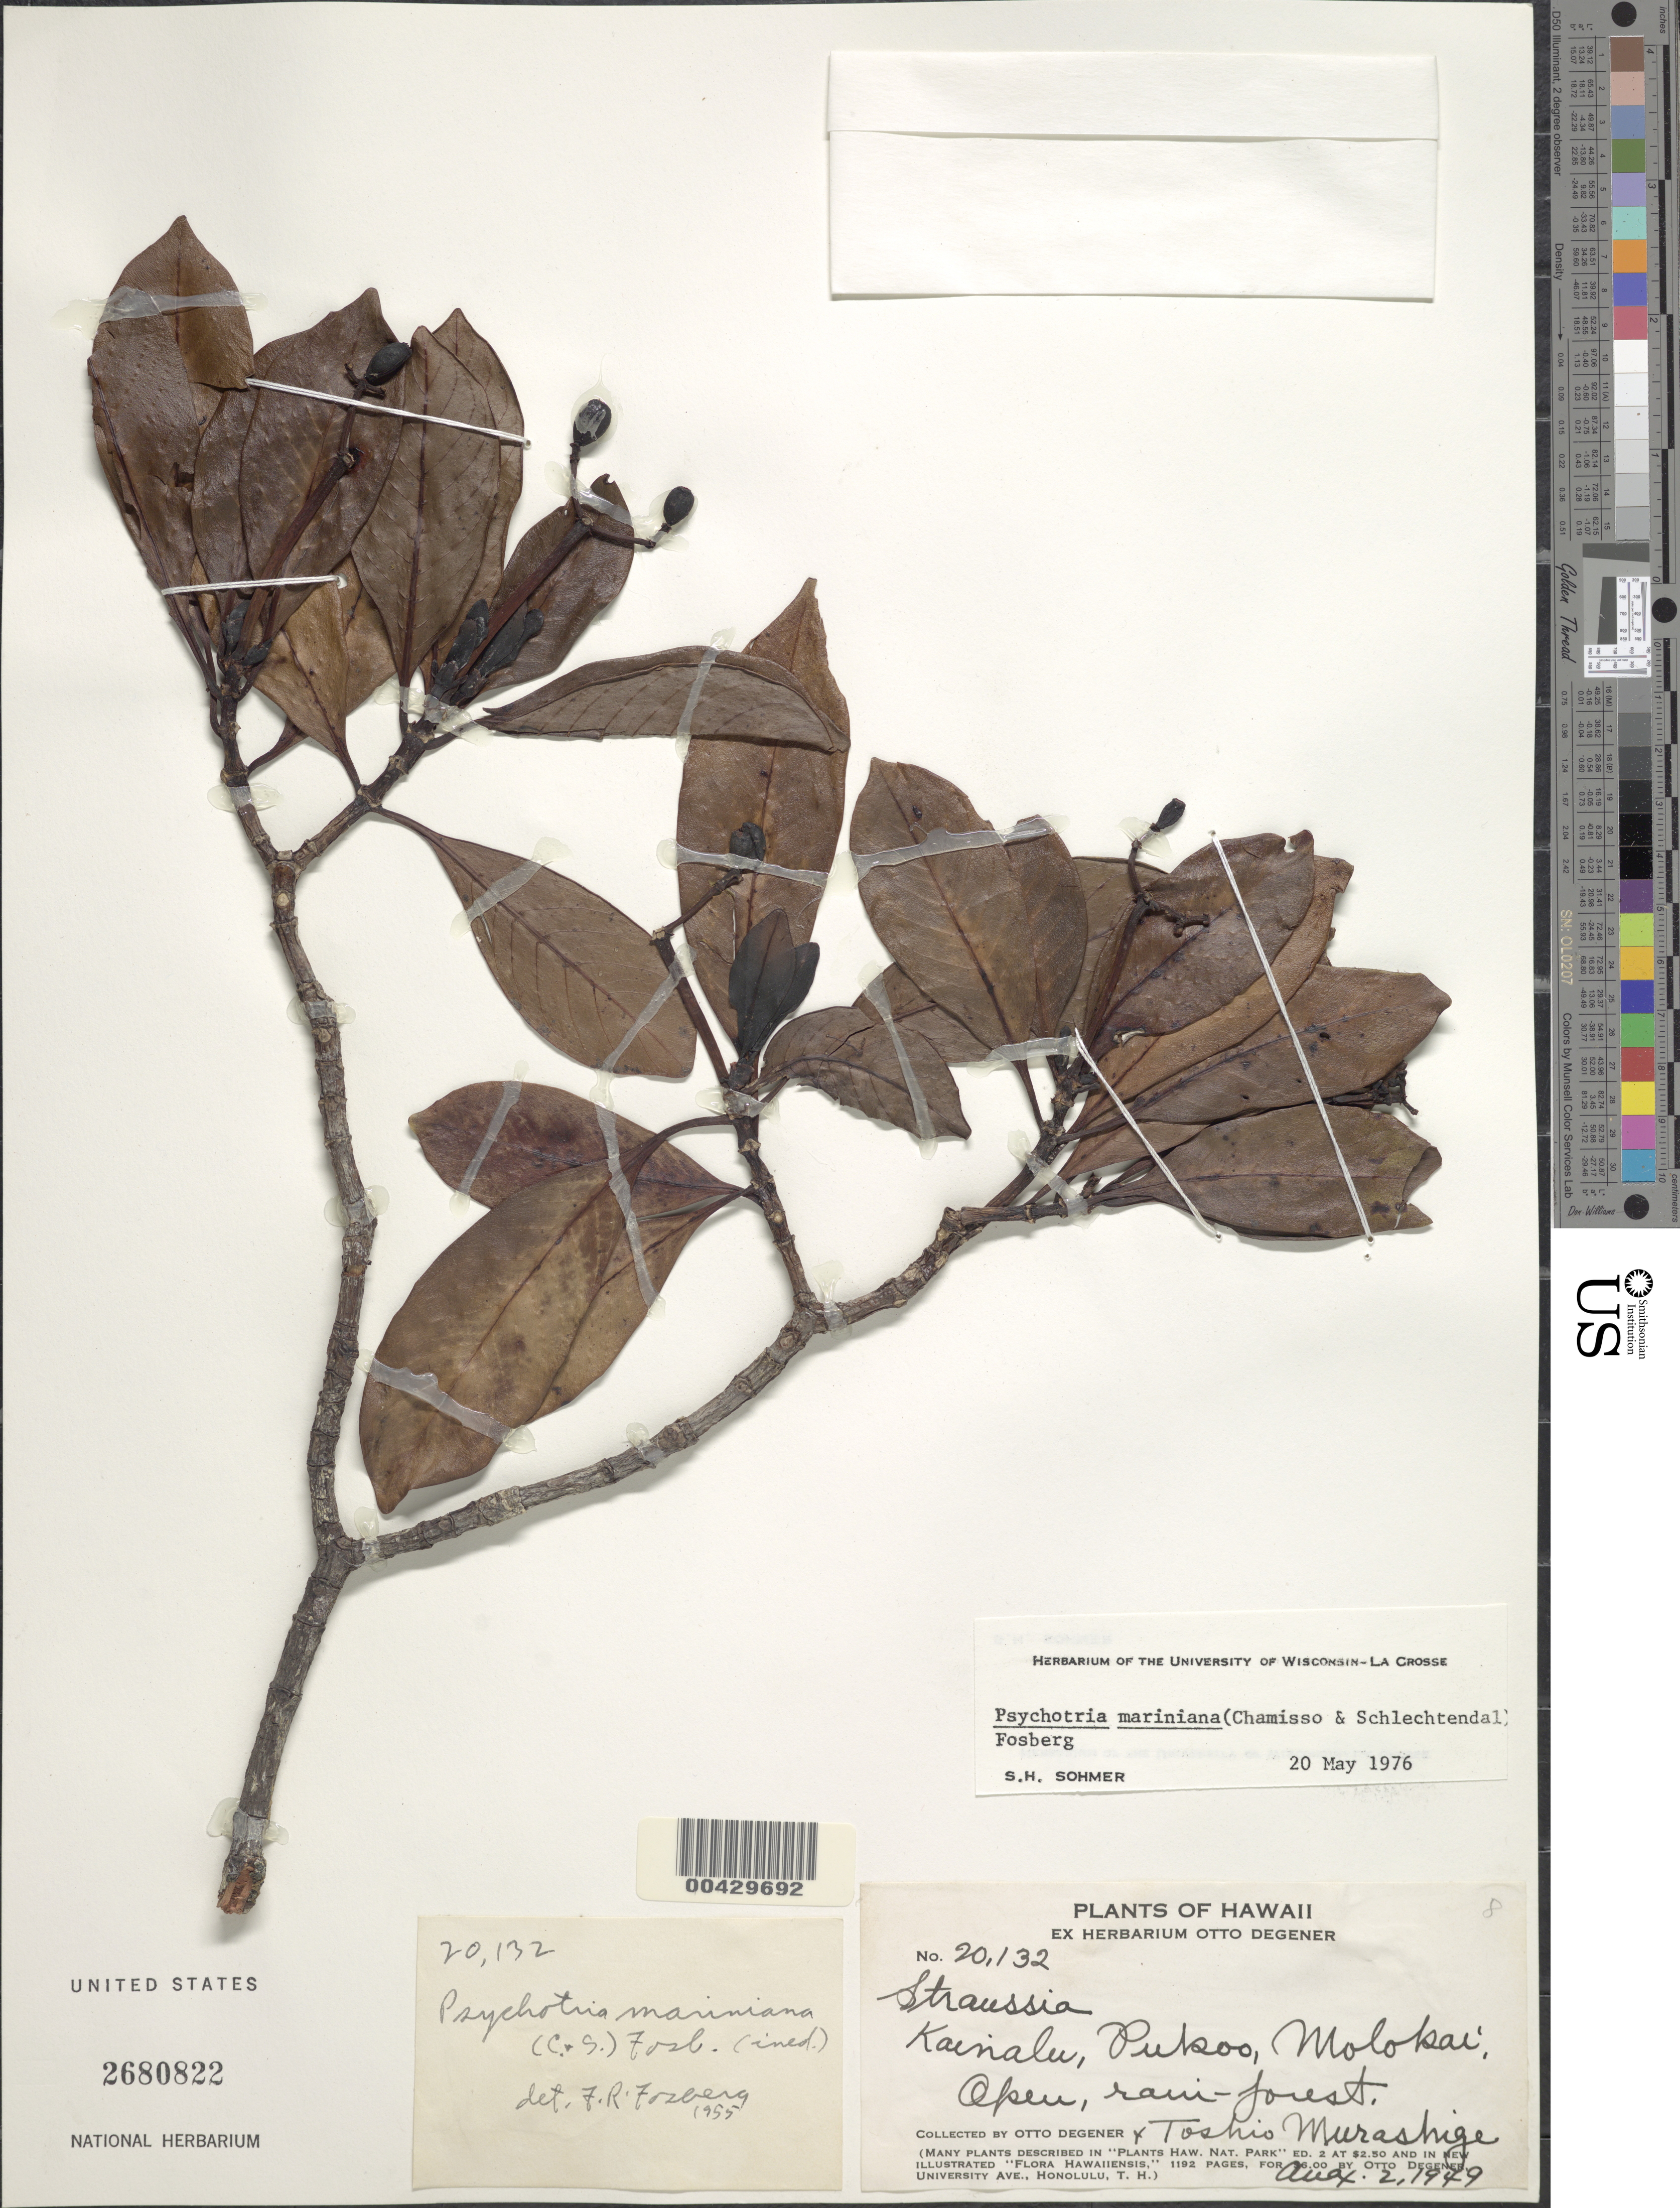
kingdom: Plantae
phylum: Tracheophyta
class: Magnoliopsida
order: Gentianales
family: Rubiaceae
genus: Psychotria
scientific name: Psychotria mariniana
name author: (Cham. & Schltdl.) Fosberg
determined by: Sohmer, S. H.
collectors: O. Degener & T. Murashige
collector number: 20132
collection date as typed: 2 Aug 1949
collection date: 1949-08-02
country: United States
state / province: Hawaii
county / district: Maui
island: Moloka'i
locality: Kainalu, Pukoo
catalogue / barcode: US 2680822